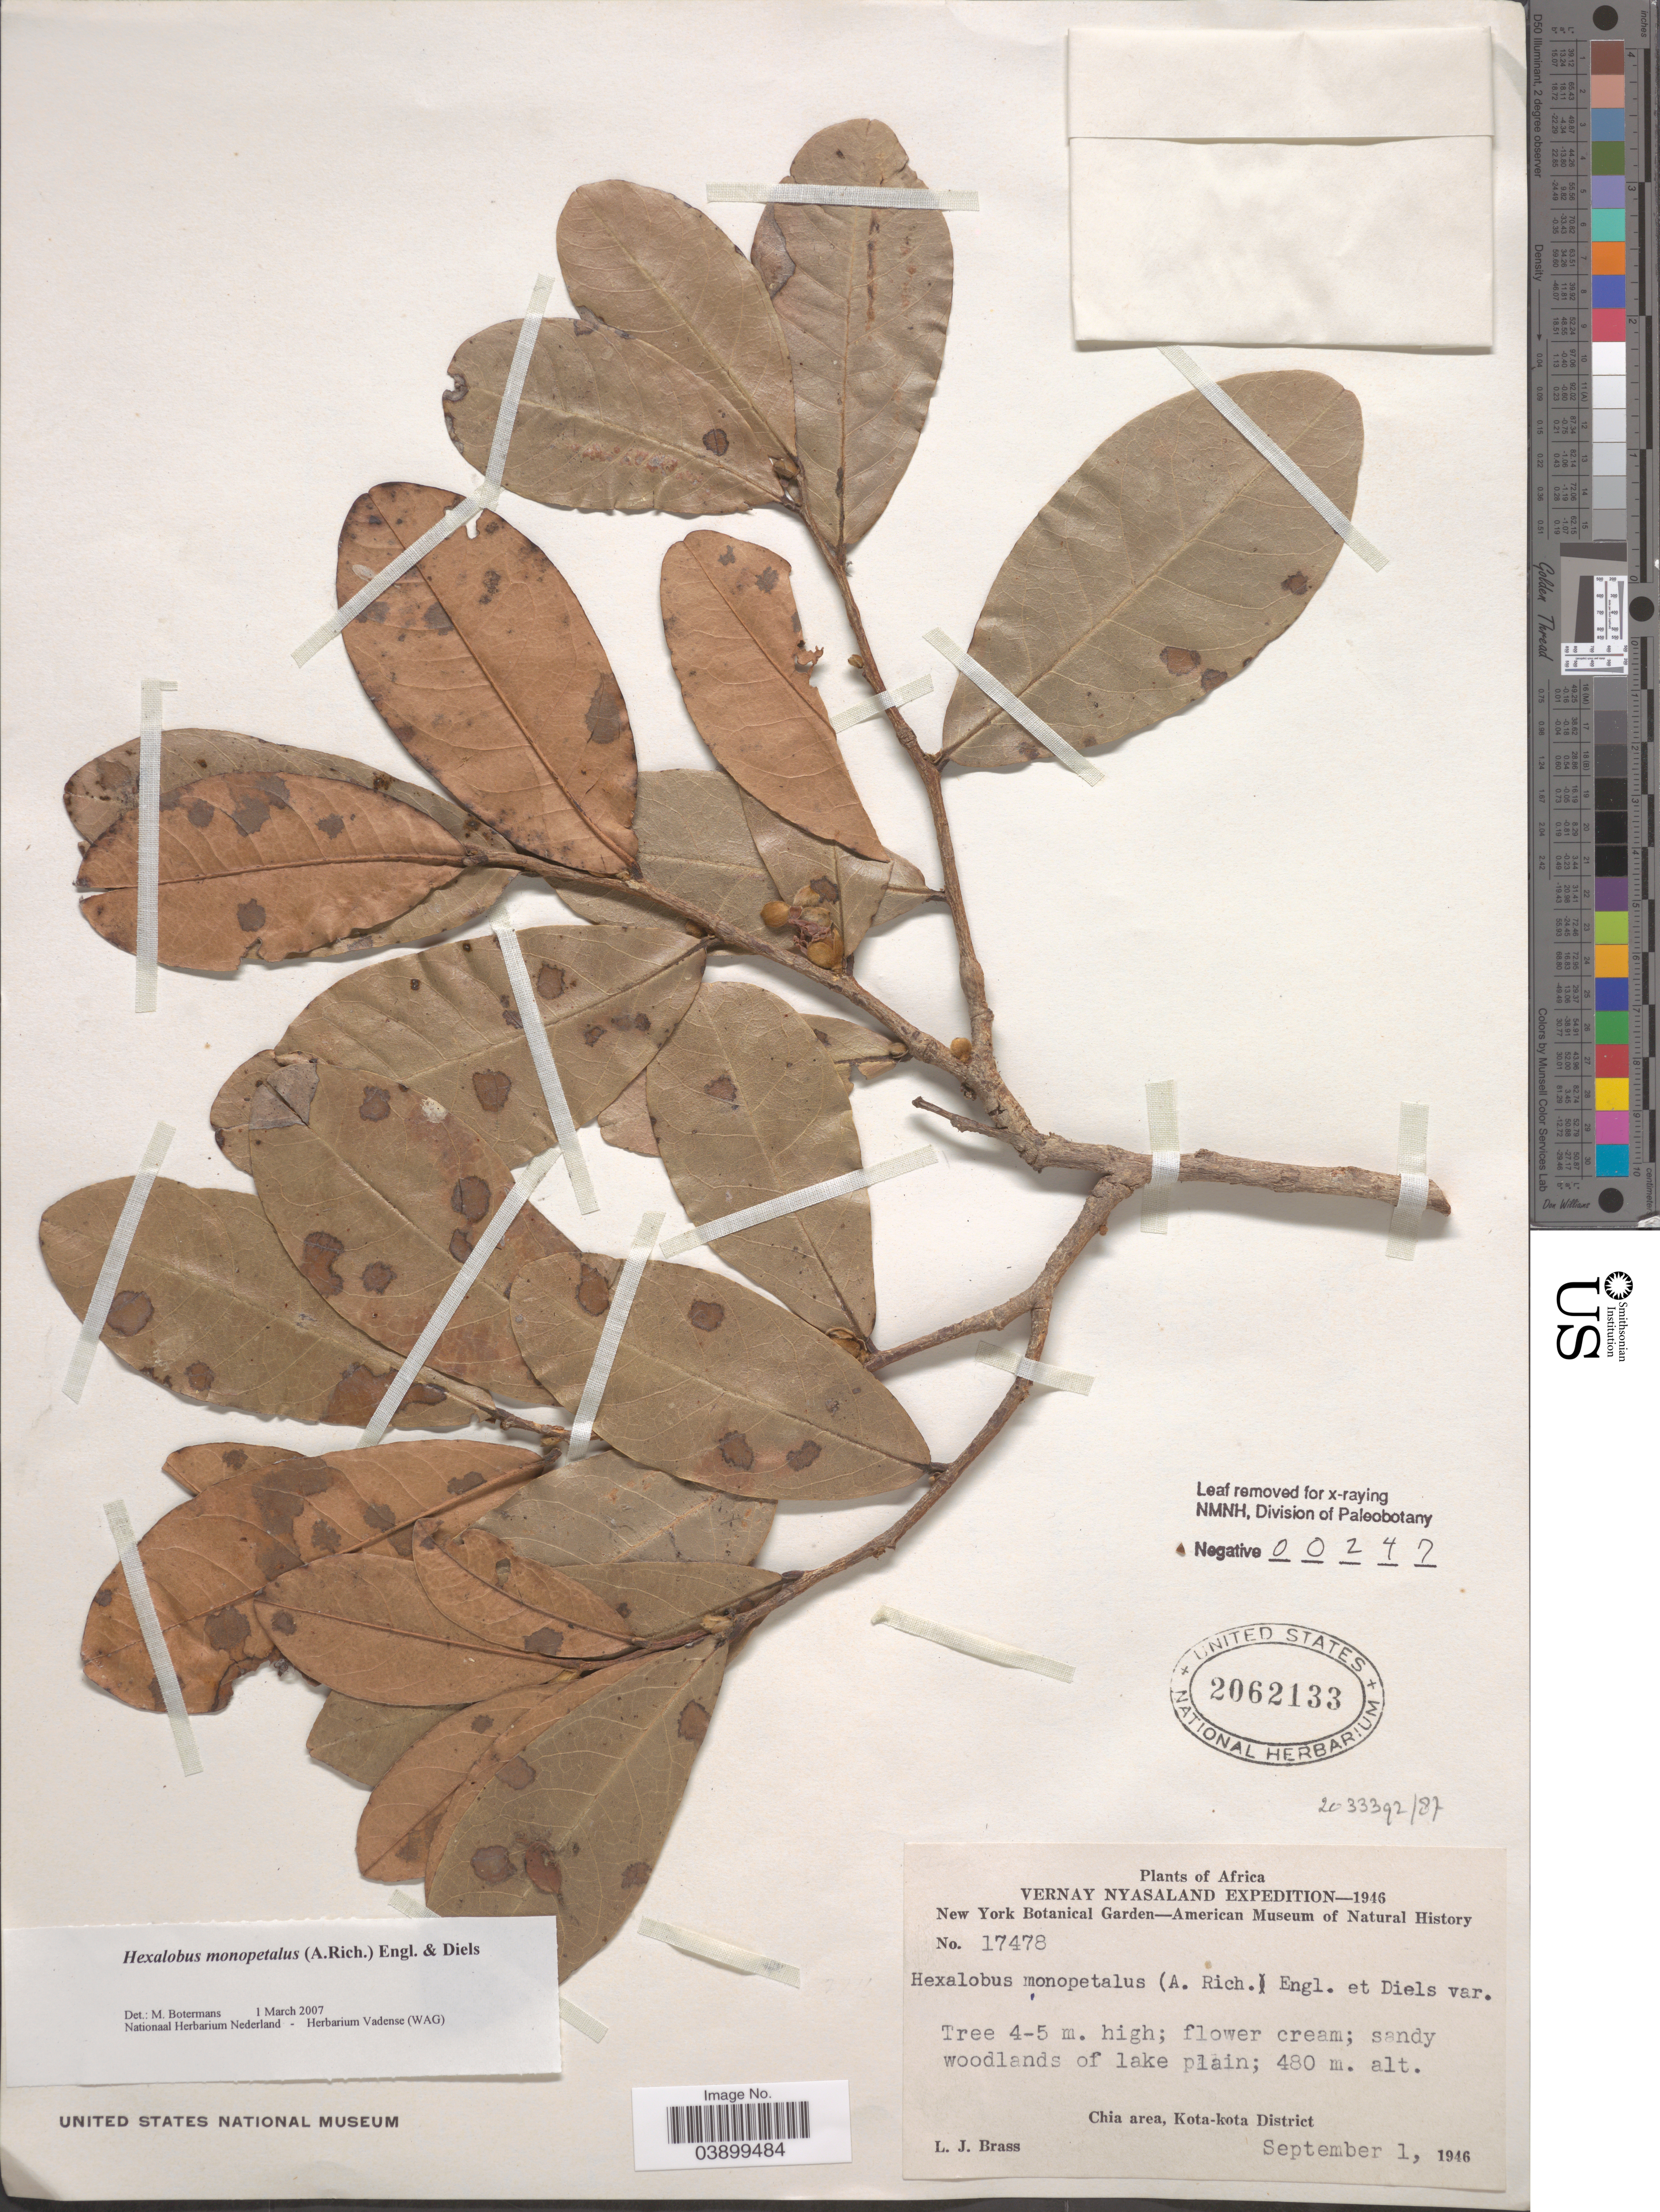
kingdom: Plantae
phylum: Tracheophyta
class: Magnoliopsida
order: Magnoliales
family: Annonaceae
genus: Hexalobus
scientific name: Hexalobus monopetalus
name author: (A. Rich.) Engl. & Diels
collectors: L. J. Brass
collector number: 17478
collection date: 1946-09-01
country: Malawi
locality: Vernay Nyasaland. Chia area, Kota-kota District.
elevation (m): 480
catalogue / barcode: US 2062133